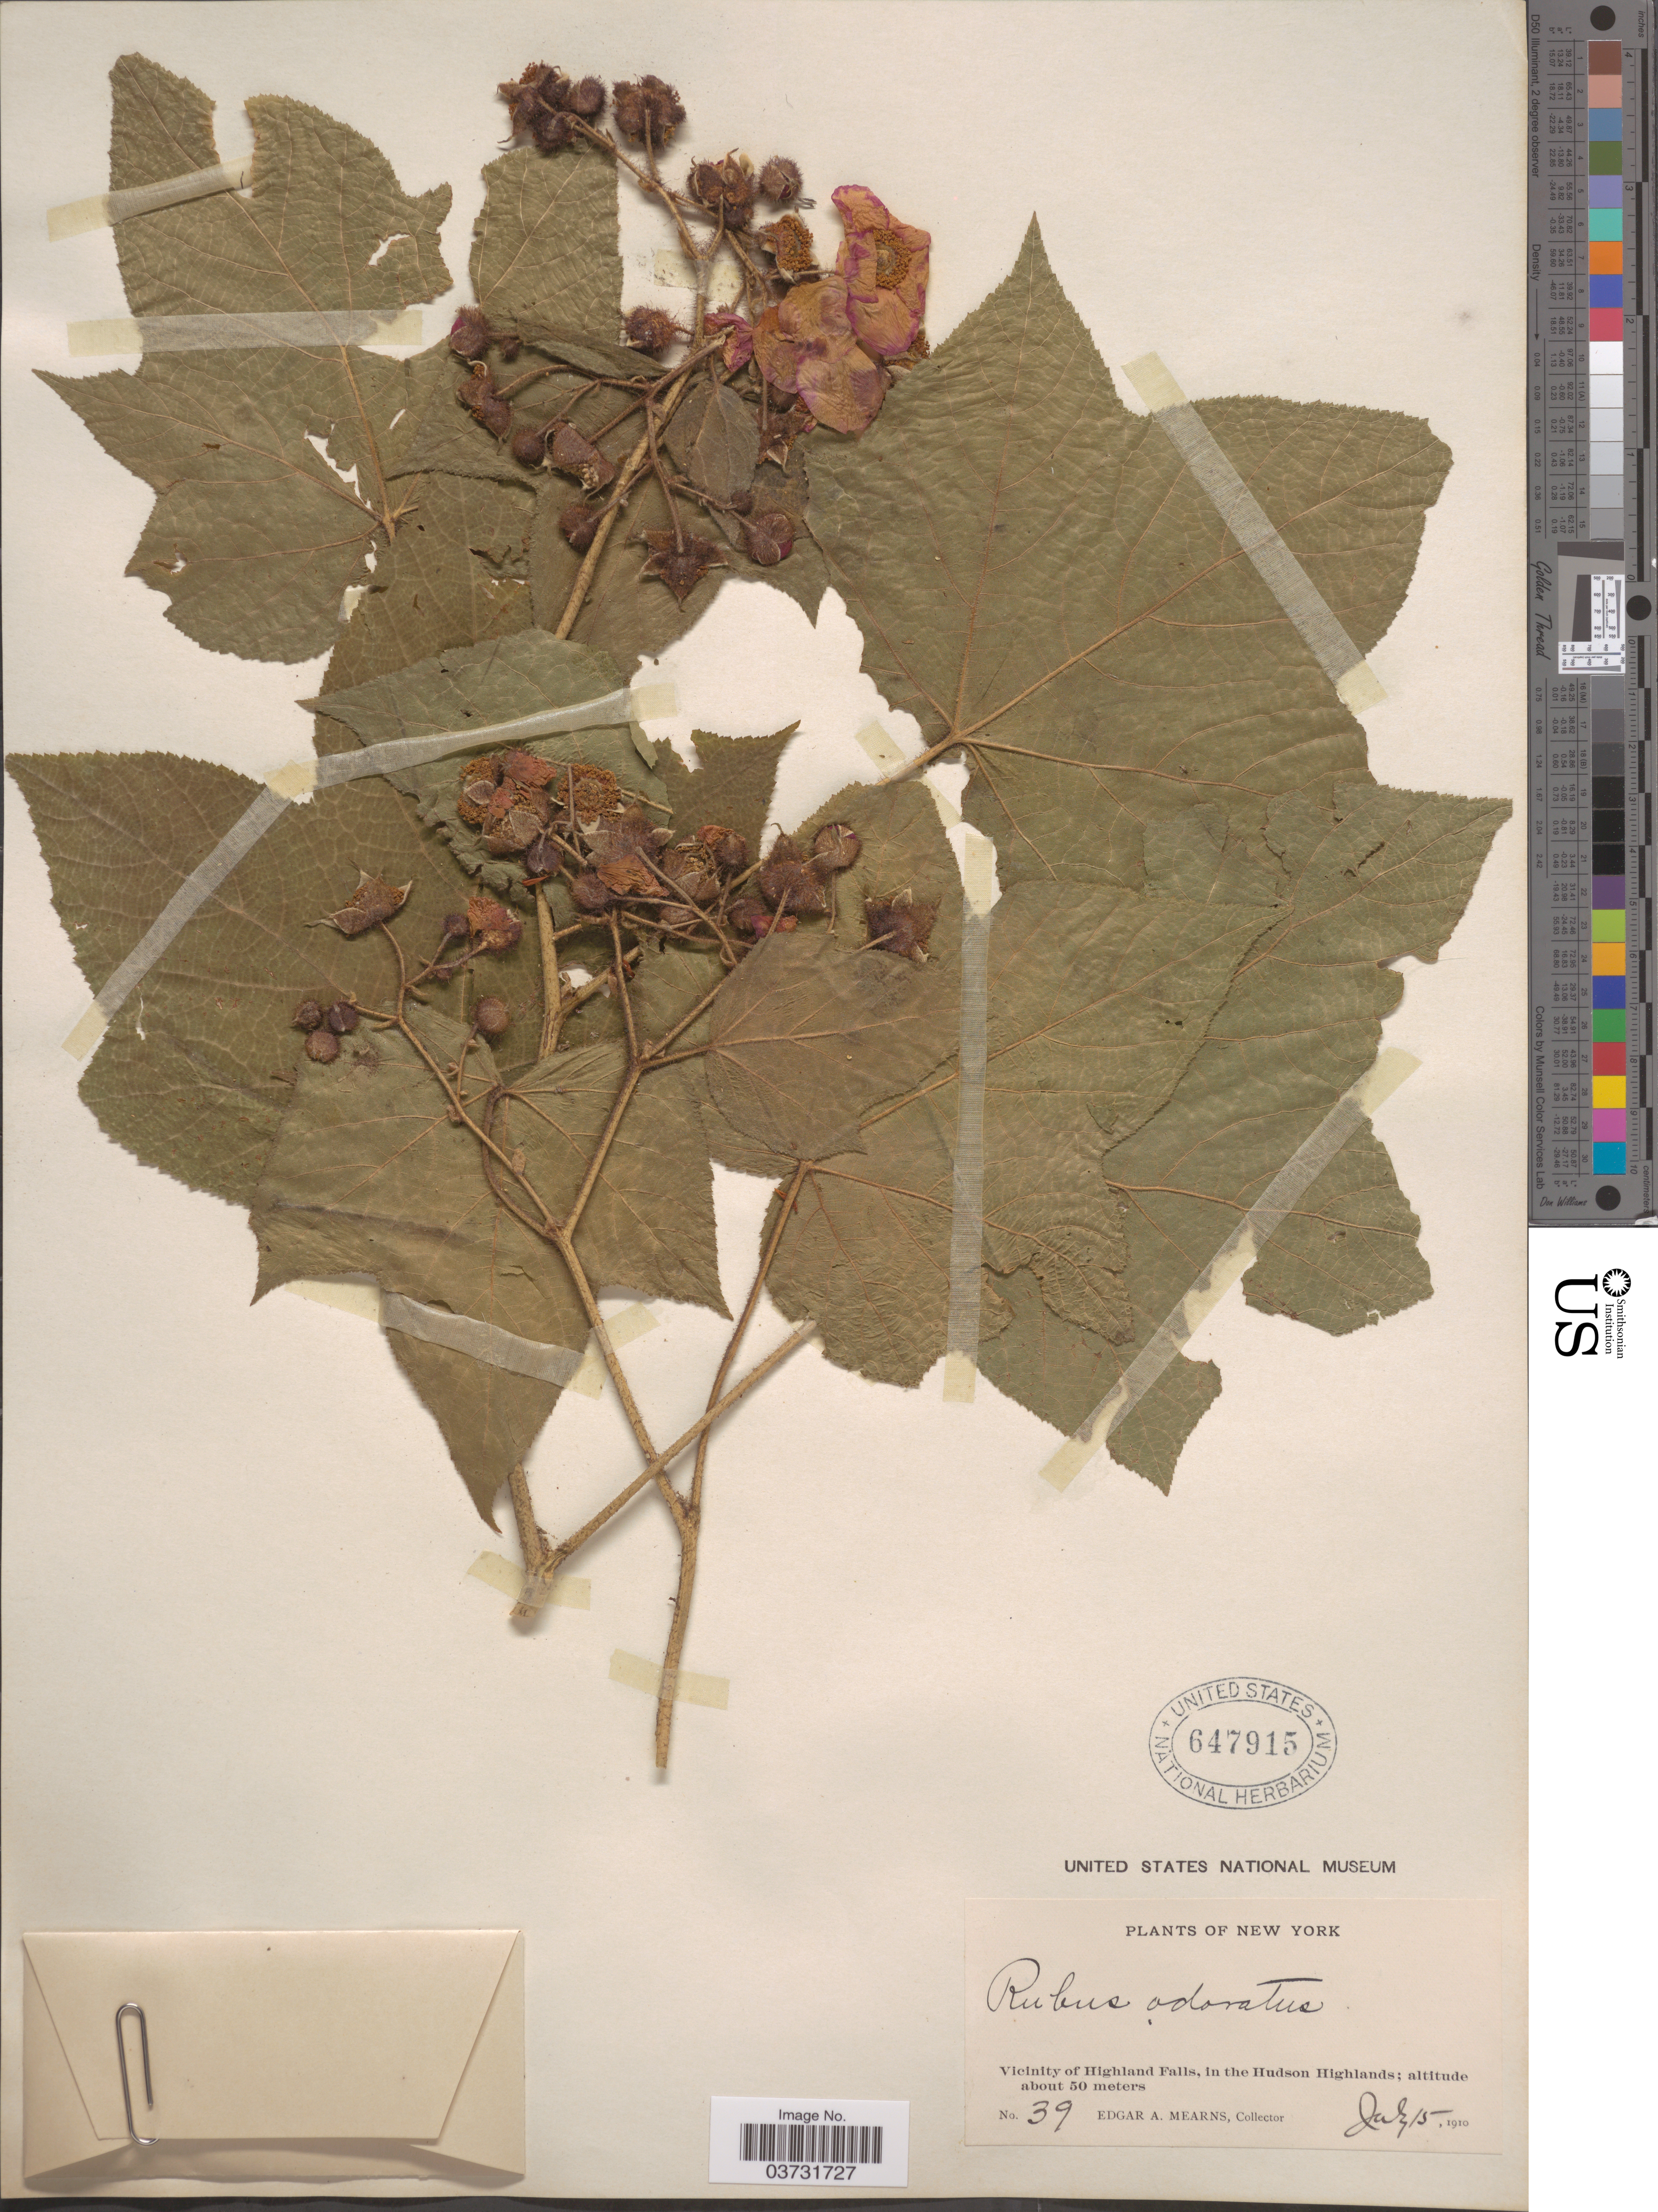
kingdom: Plantae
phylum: Tracheophyta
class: Magnoliopsida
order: Rosales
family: Rosaceae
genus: Rubus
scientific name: Rubus odoratus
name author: L.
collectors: E. A. Mearns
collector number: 39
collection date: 1910-07-15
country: United States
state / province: New York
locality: Vicinity of Highland Falls, in the Hudson Highlands.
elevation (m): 50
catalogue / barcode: US 647915